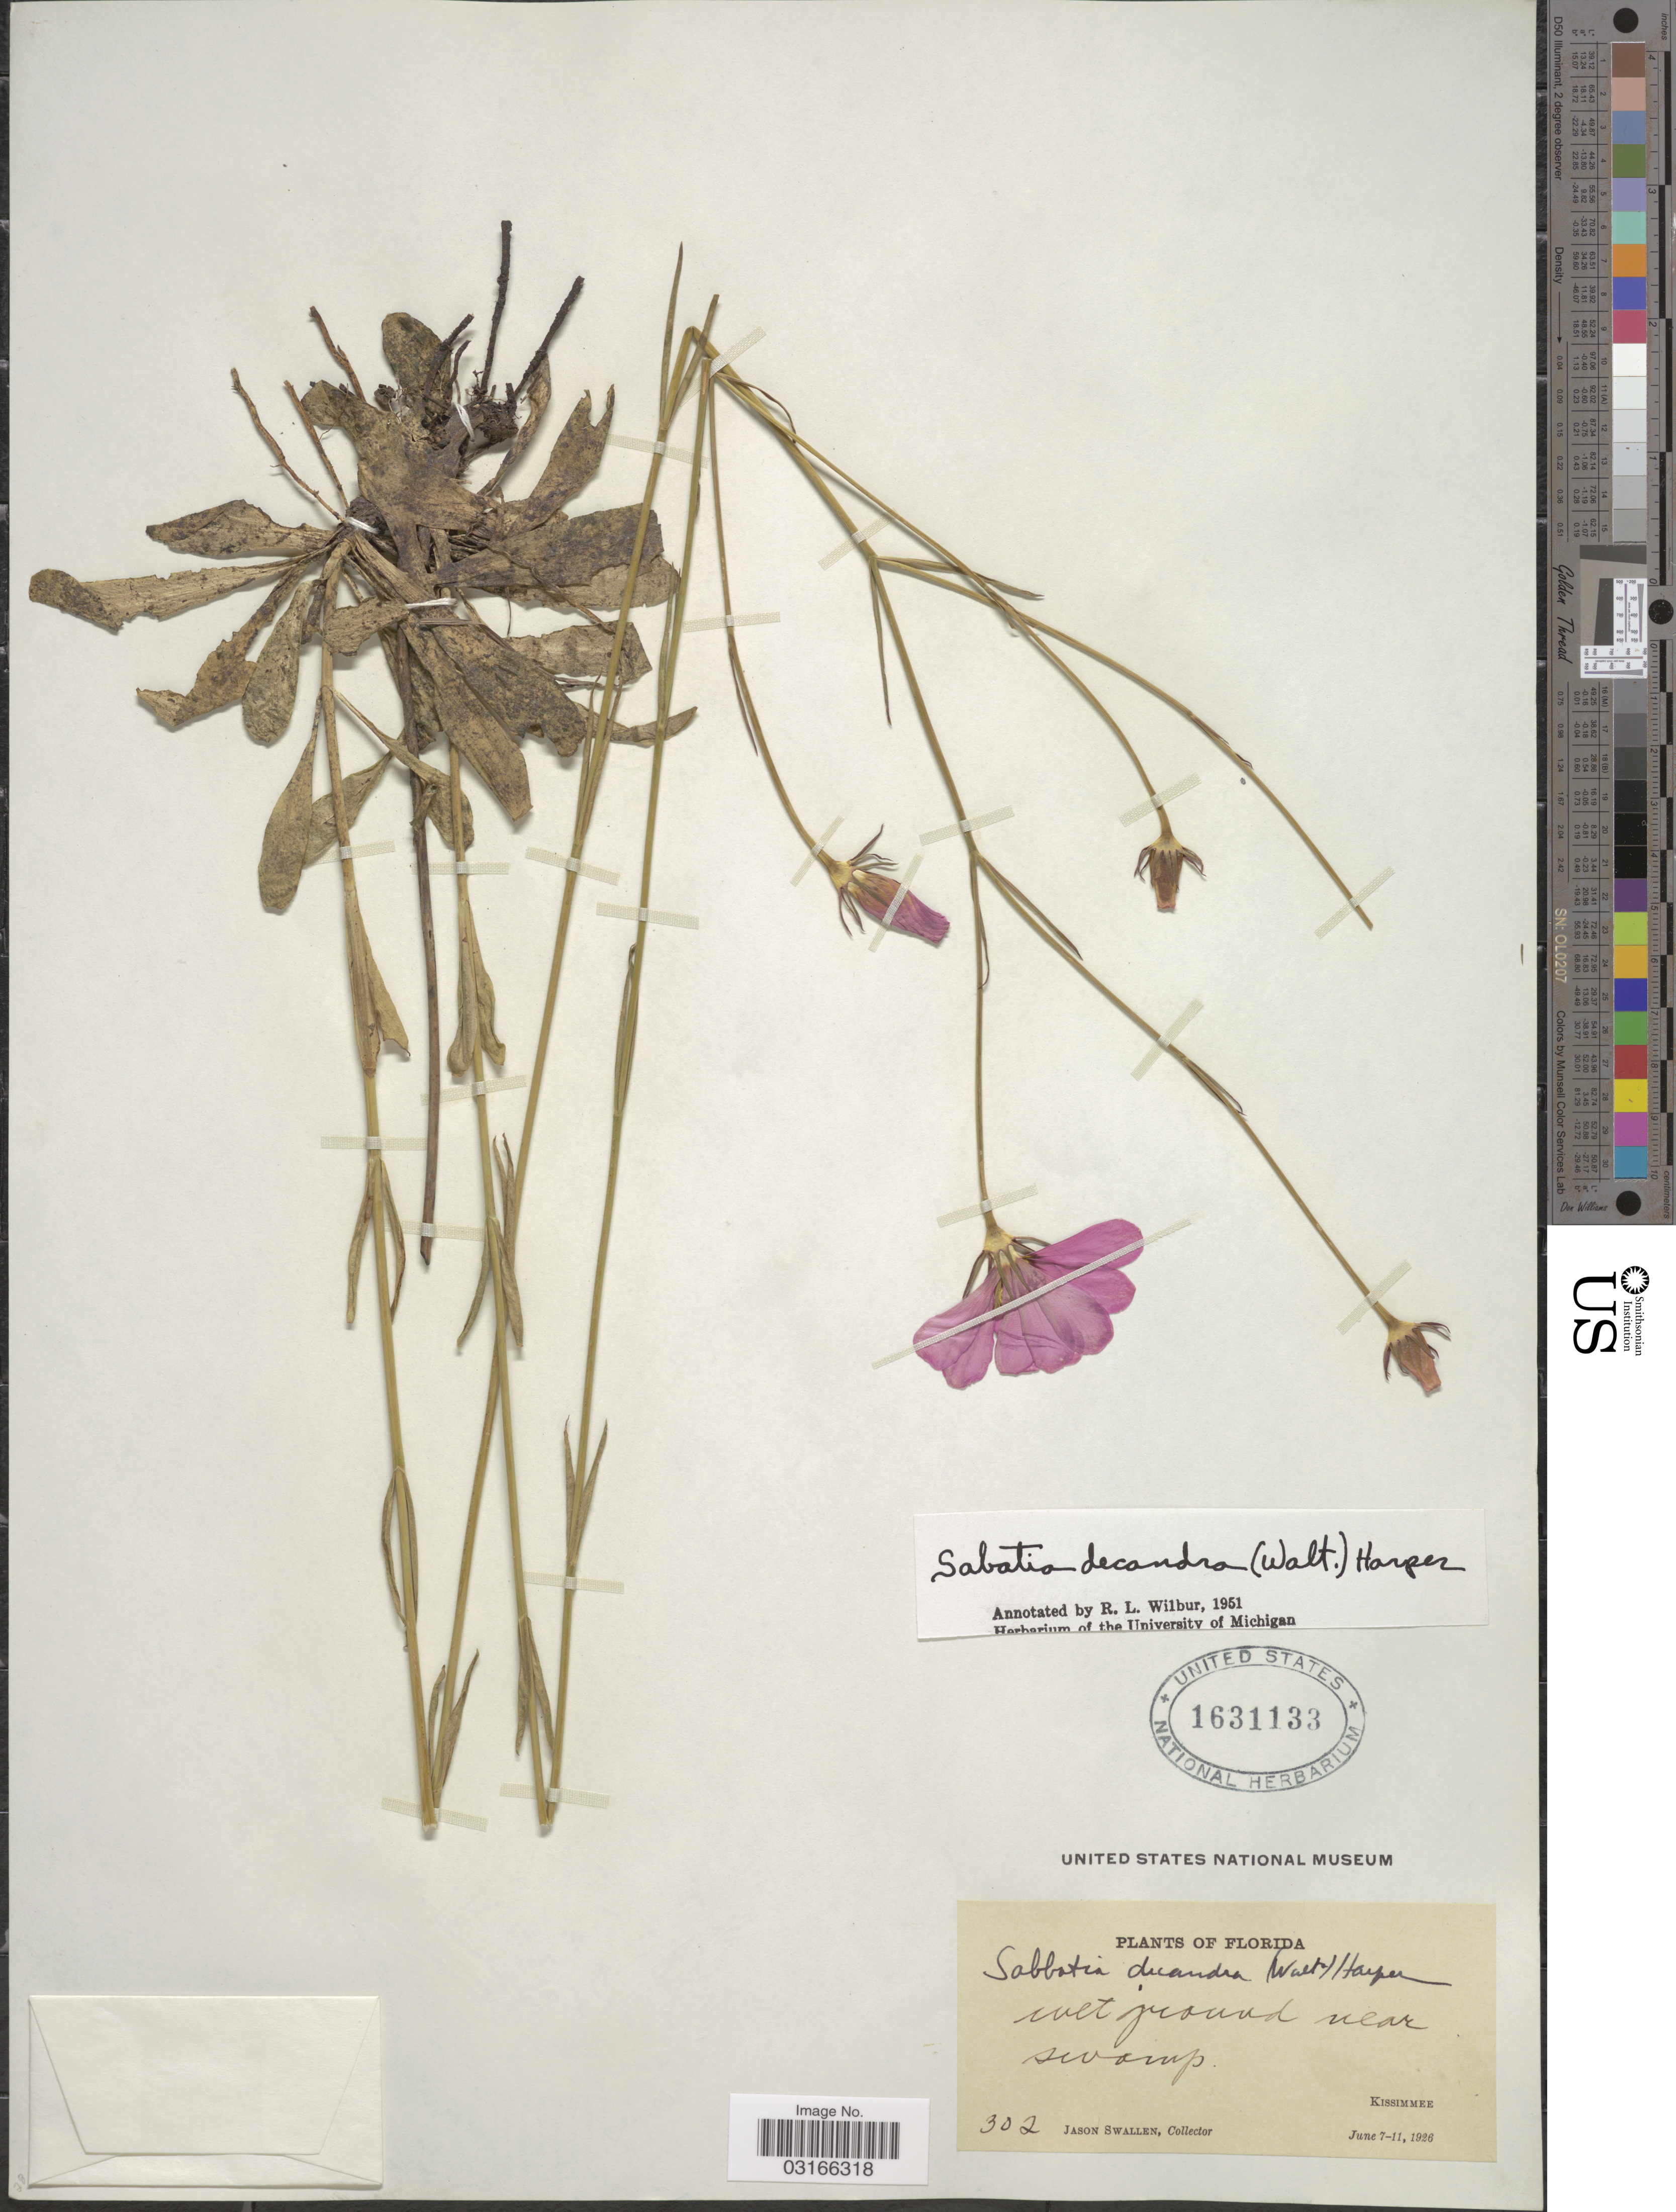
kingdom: Plantae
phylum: Tracheophyta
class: Magnoliopsida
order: Gentianales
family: Gentianaceae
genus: Sabatia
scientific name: Sabatia decandra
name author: (Walter)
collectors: J. R. Swallen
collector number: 302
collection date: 1926-06-07/1926-06-11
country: United States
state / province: Florida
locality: Wet ground near swamp. Kissimmee.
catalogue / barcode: US 1631133